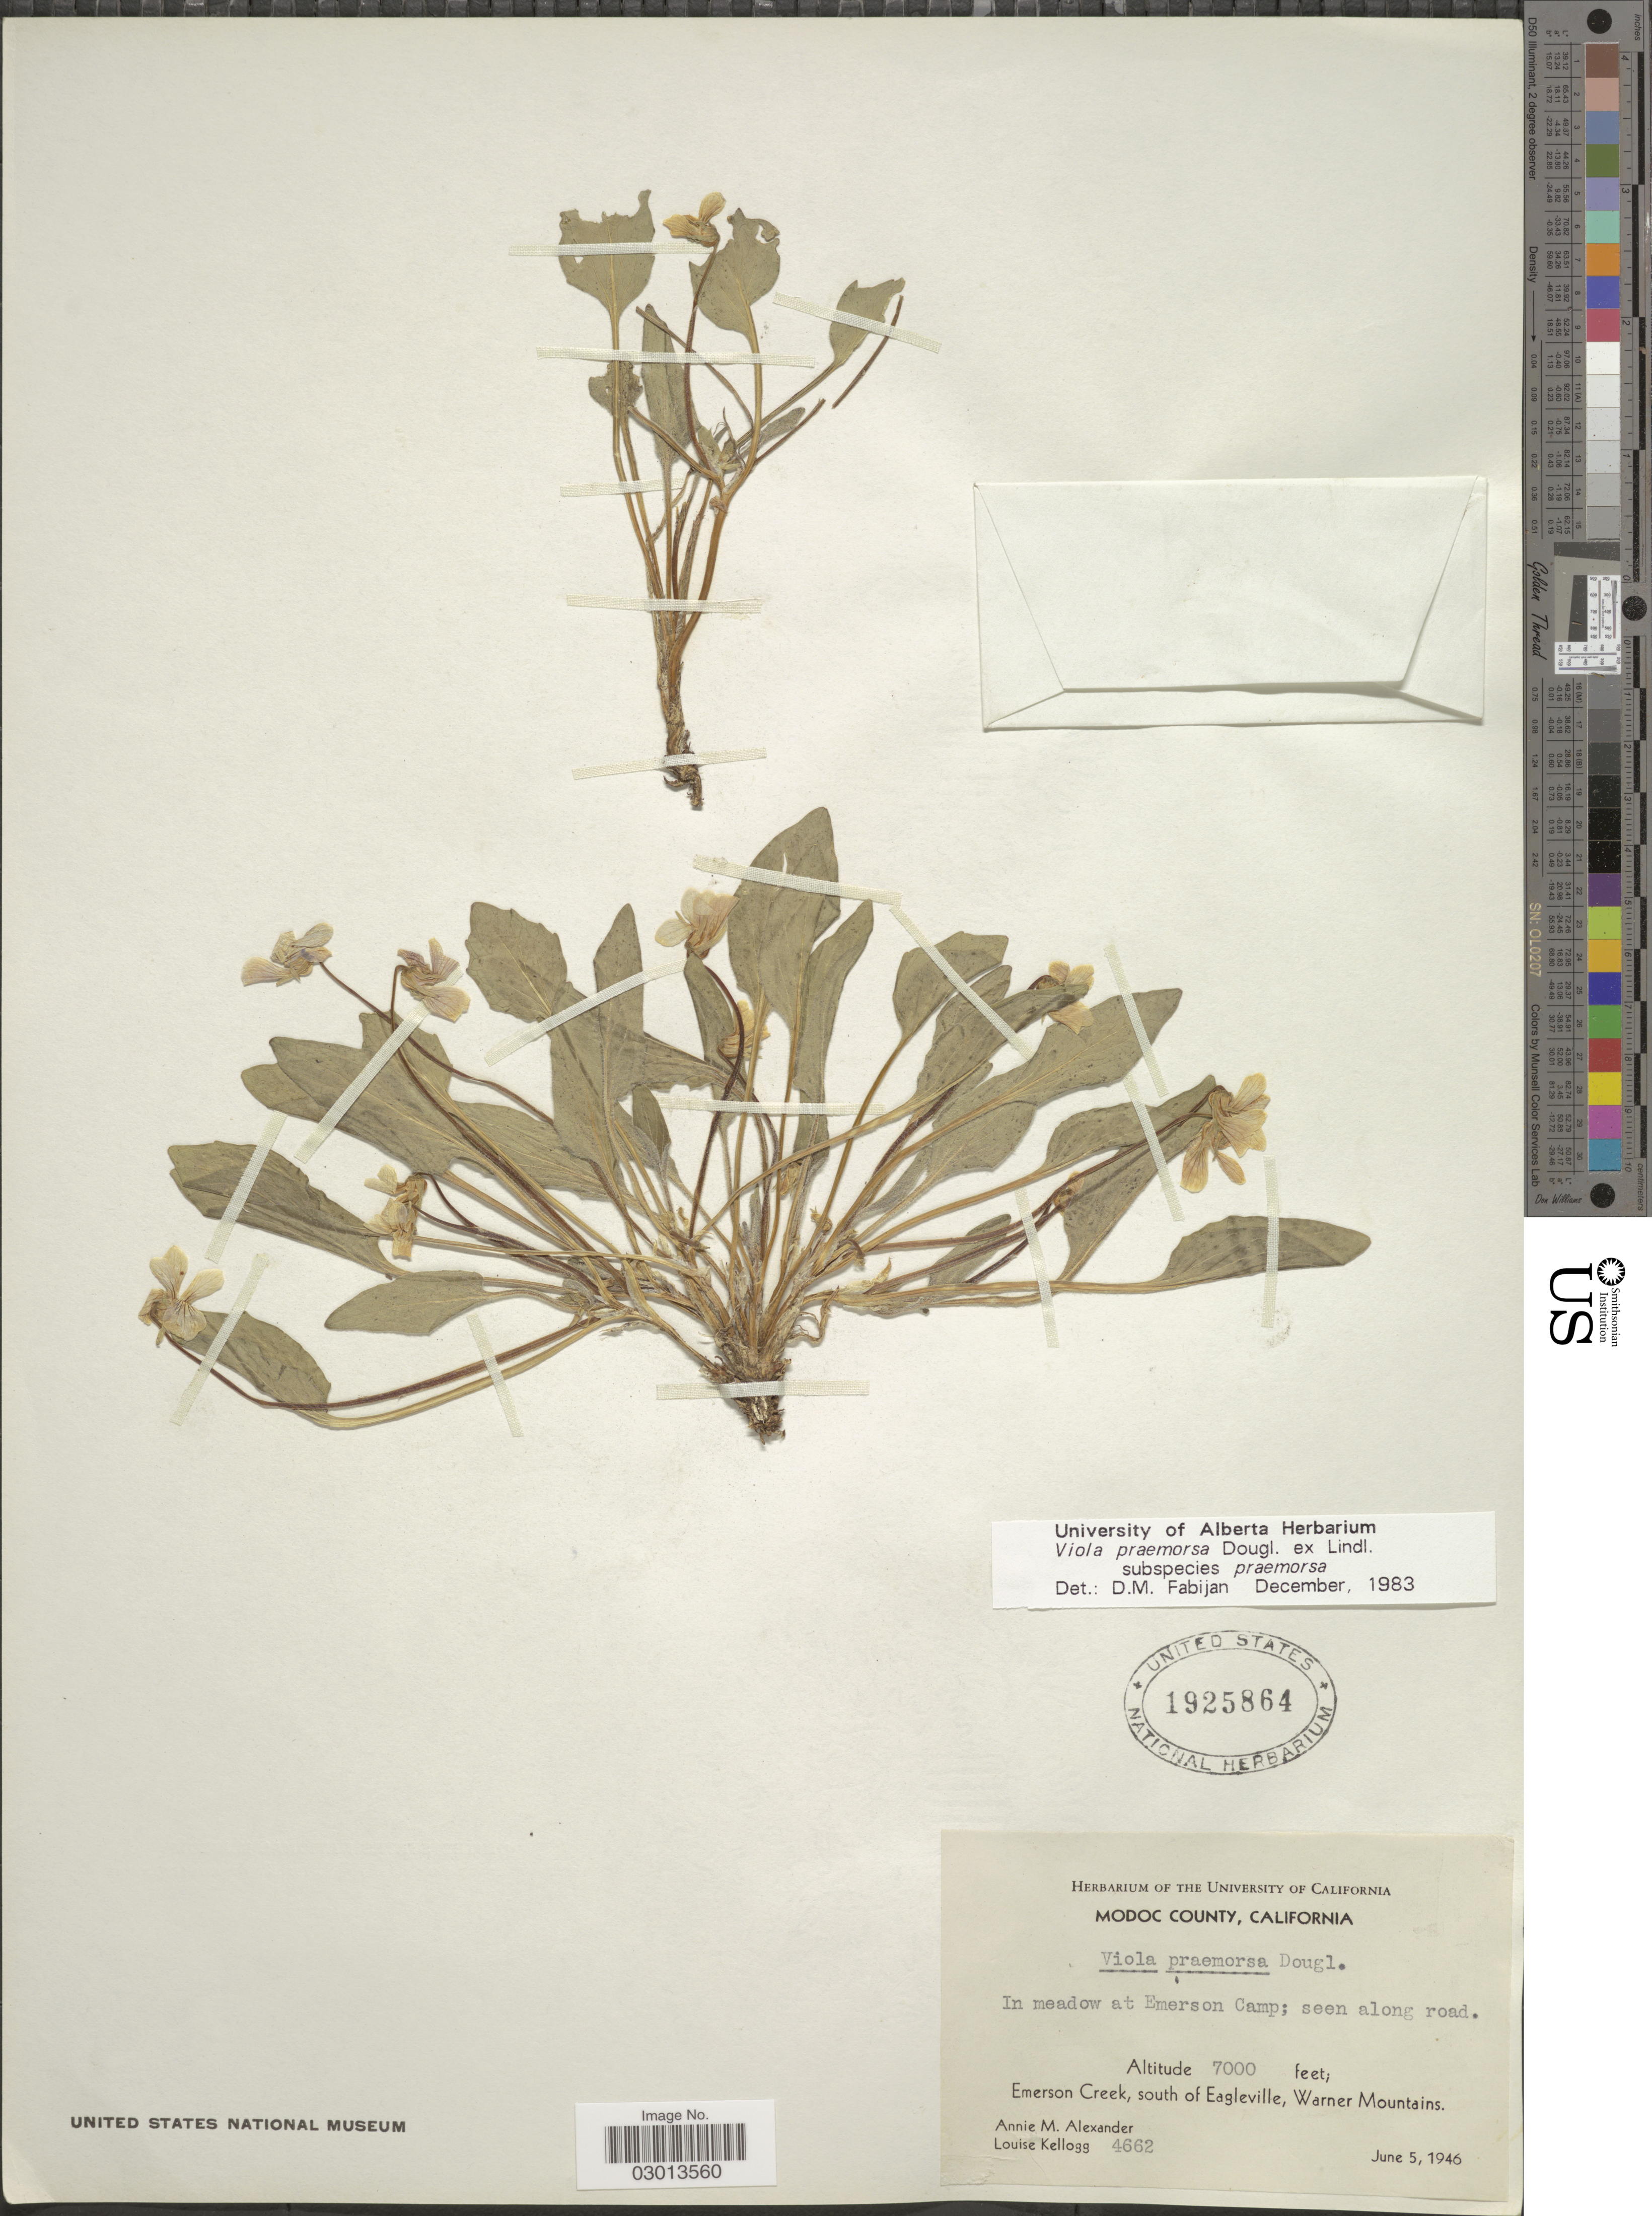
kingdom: Plantae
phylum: Tracheophyta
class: Magnoliopsida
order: Malpighiales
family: Violaceae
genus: Viola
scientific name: Viola praemorsa subsp. praemorsa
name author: Douglas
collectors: A. M. Alexander & L. Kellogg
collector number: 4662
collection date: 1946-06-05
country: United States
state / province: California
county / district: Modoc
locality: Modoc County. In meadow at Emerson Camp. Emerson Creek, south of Eagleville, Warner Mountains.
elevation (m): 2134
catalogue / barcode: US 1925864